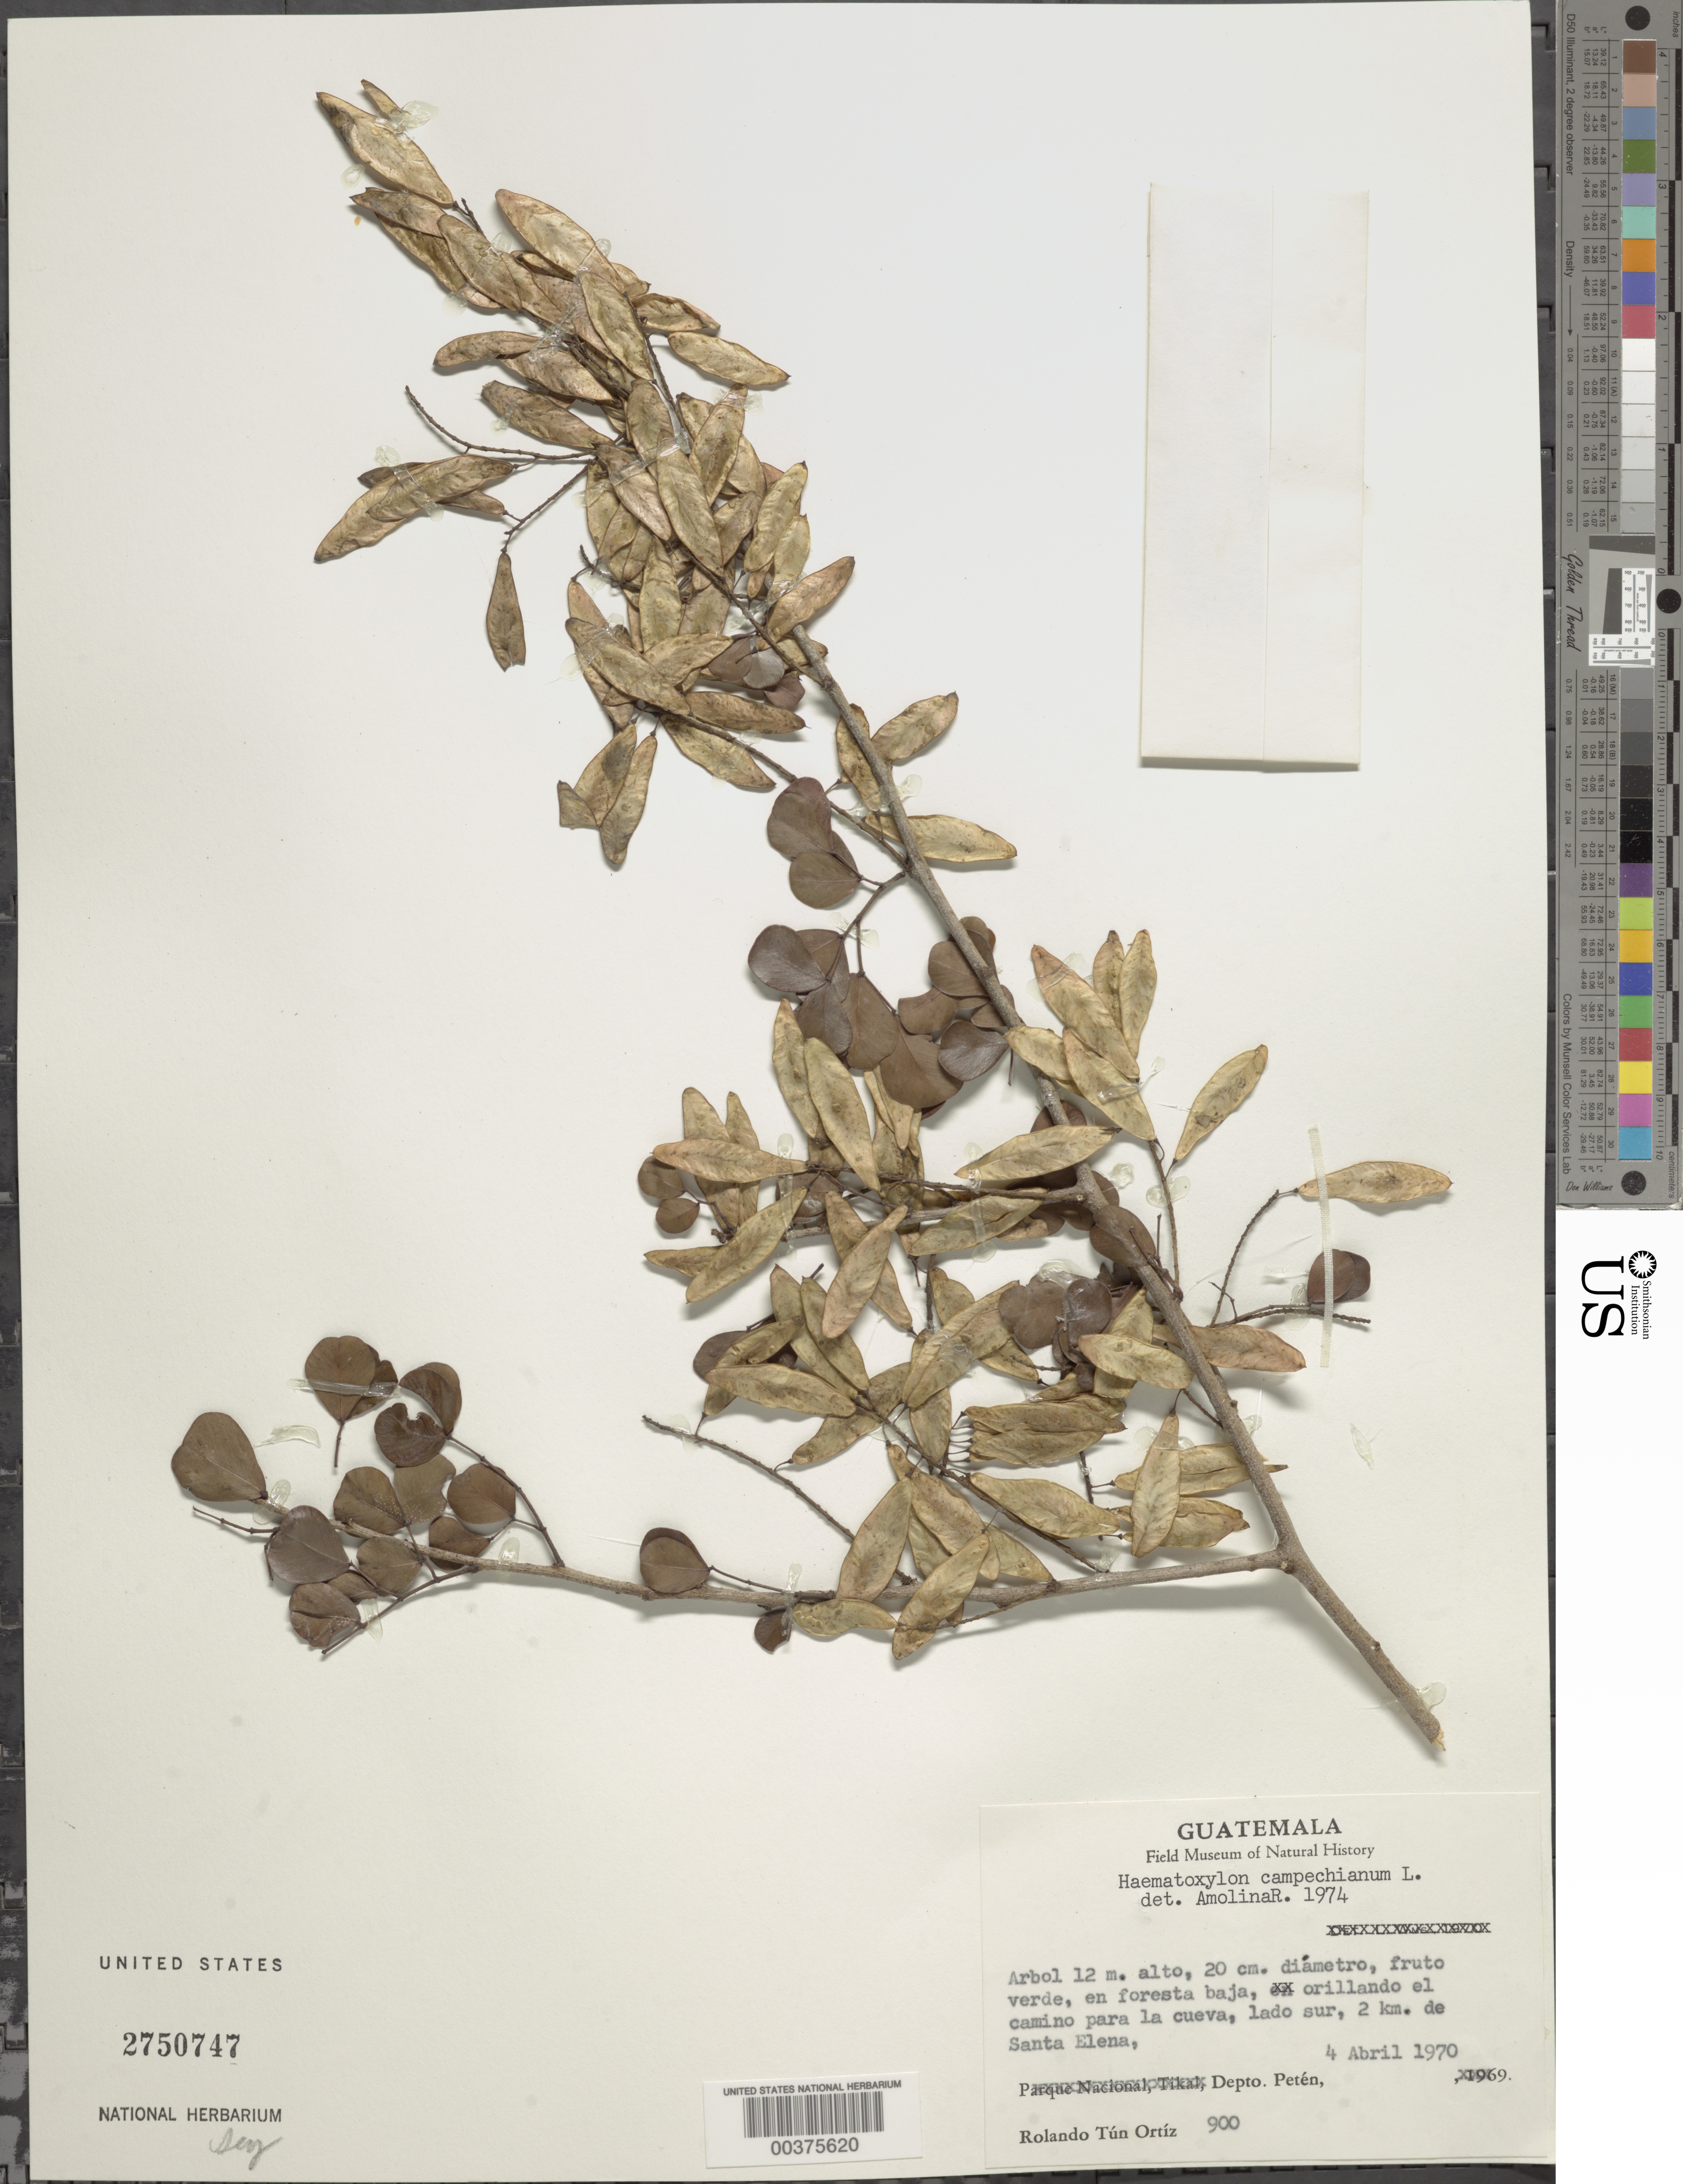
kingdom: Plantae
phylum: Tracheophyta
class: Magnoliopsida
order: Fabales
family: Fabaceae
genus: Haematoxylum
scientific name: Haematoxylum campechianum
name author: L.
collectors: R. Tún Ortiz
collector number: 900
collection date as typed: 04 Apr 1970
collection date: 1970-04-04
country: Guatemala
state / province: El Petén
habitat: En foresta baja, orillando el camino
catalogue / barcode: US 2750747